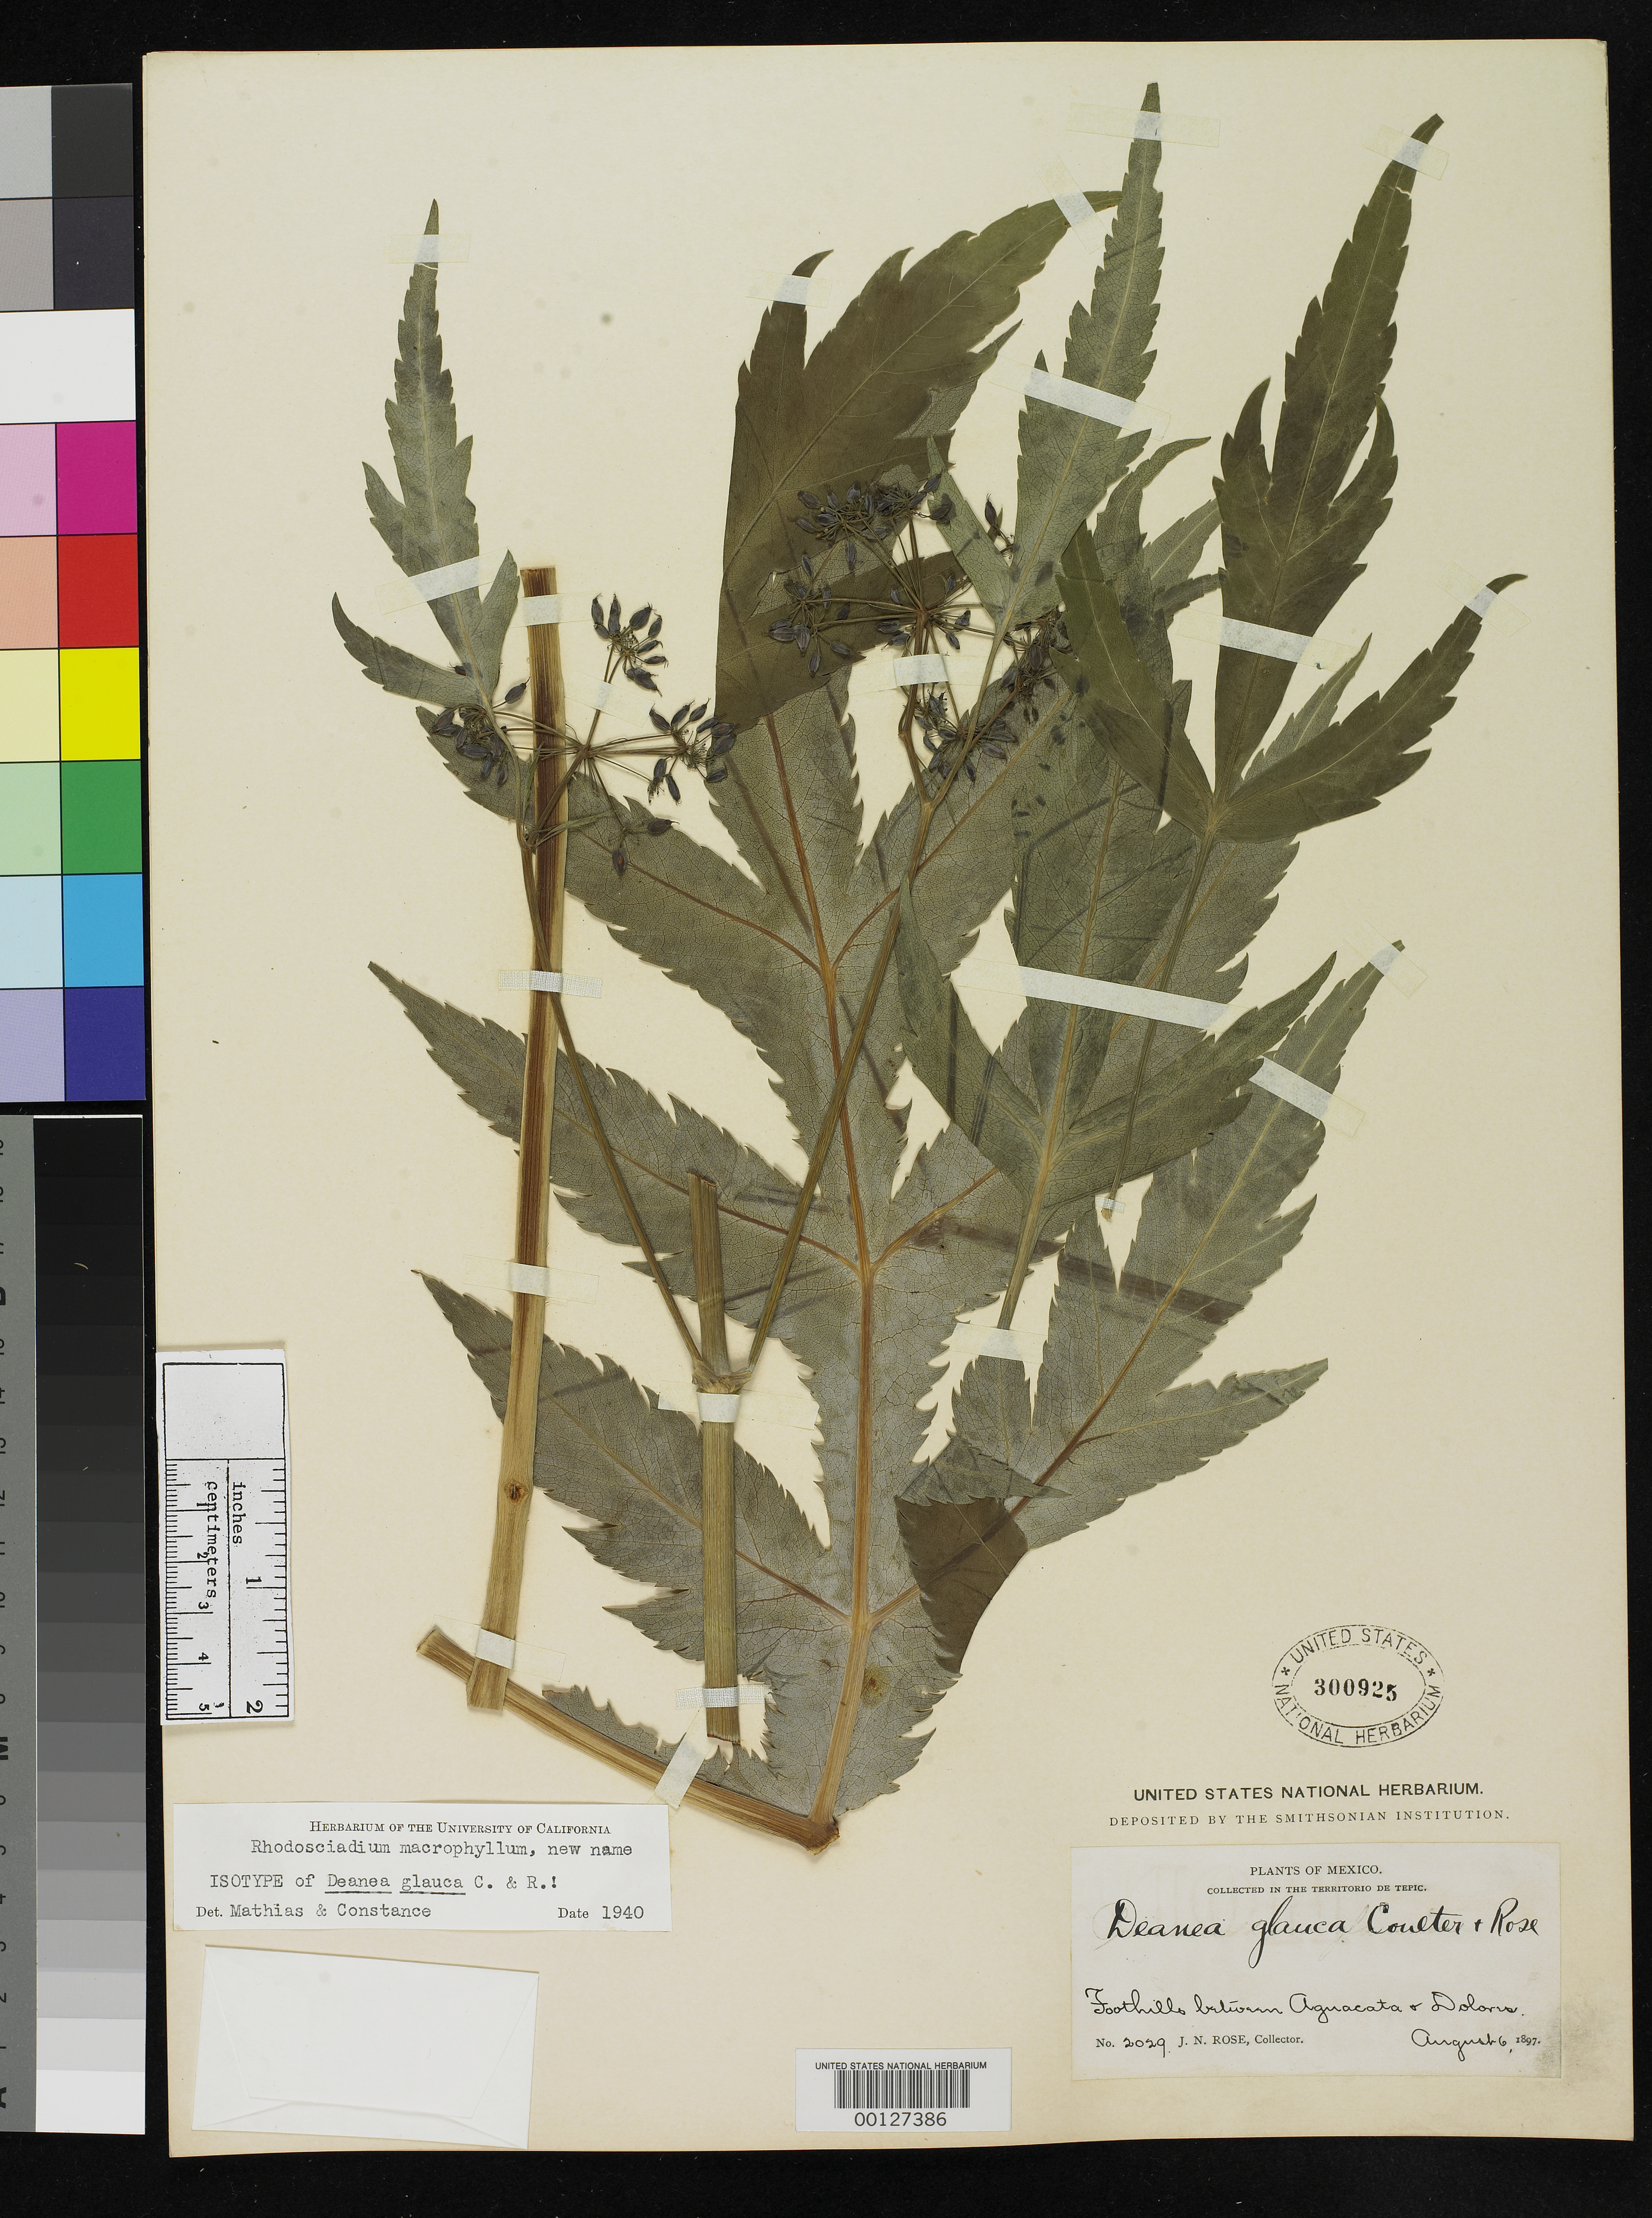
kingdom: Plantae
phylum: Tracheophyta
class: Magnoliopsida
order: Apiales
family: Apiaceae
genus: Deanea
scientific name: Deanea glauca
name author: J.M. Coult. & Rose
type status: Isotype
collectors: J. N. Rose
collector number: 2029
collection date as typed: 06 Aug 1897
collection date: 1897-08-06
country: Mexico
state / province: Nayarit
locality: Tepic, foothills between Aguacata & Dolores.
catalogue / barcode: US 300925